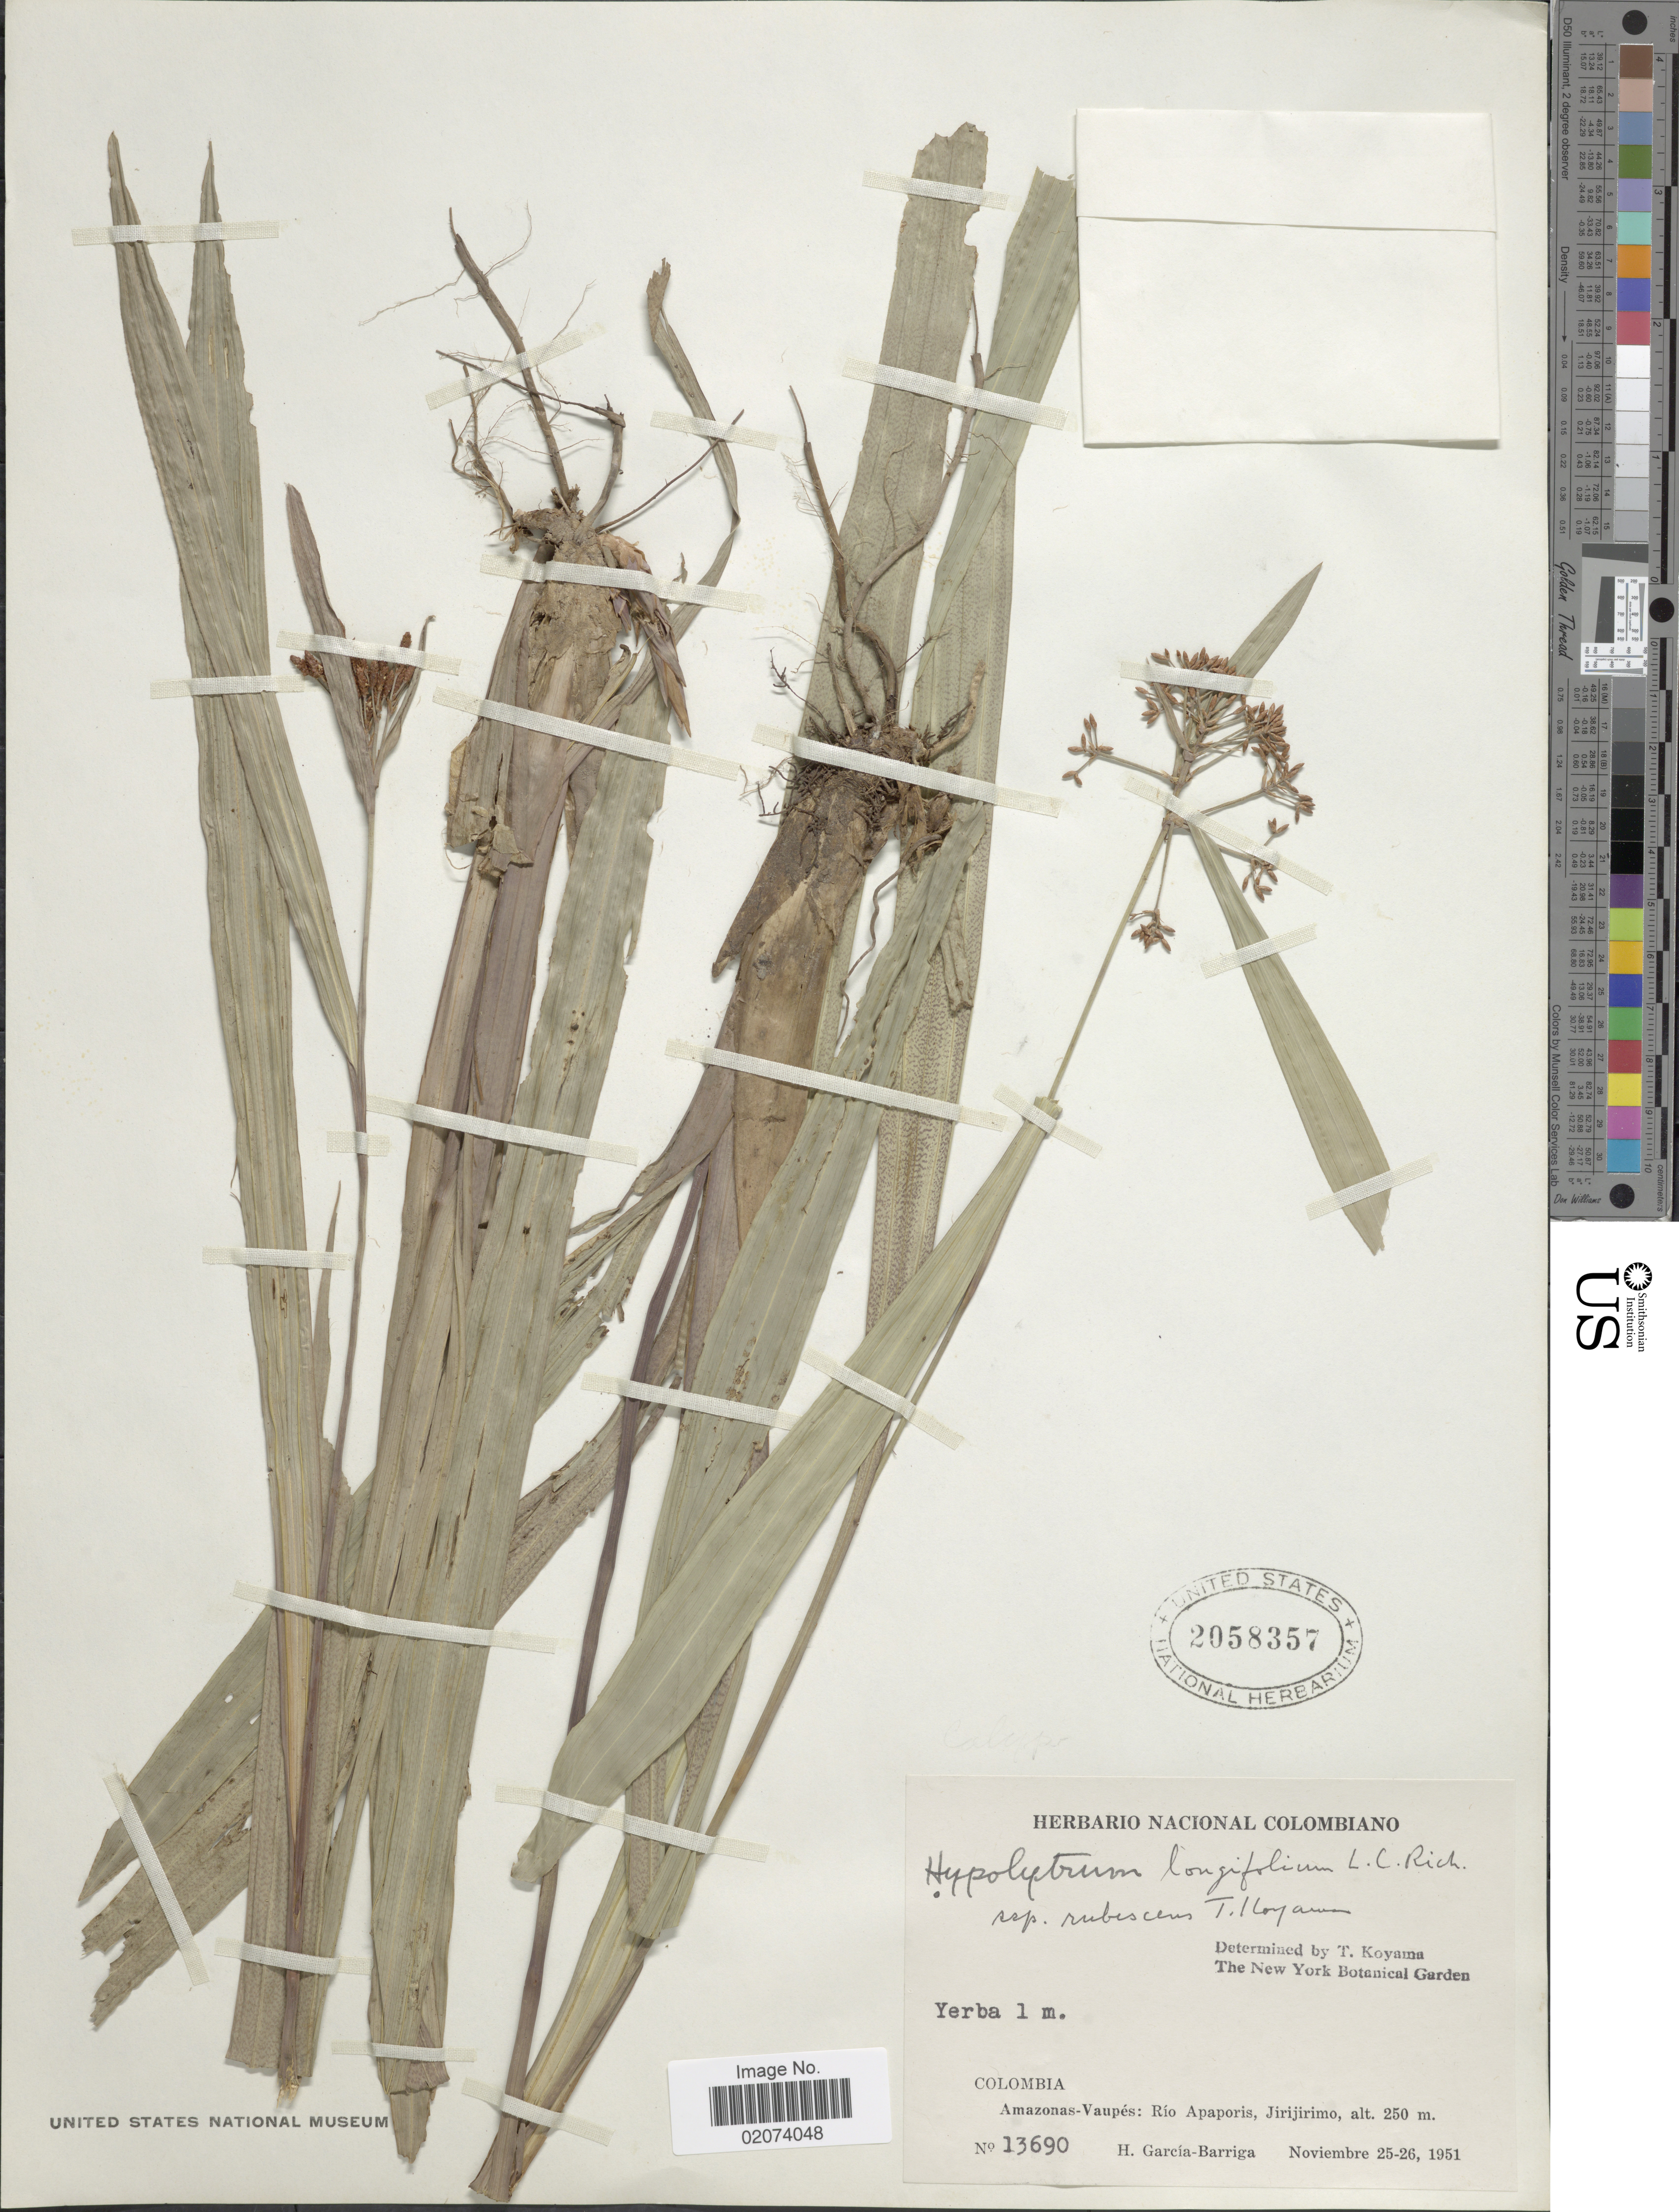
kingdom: Plantae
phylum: Tracheophyta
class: Liliopsida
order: Poales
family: Cyperaceae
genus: Hypolytrum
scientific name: Hypolytrum longifolium subsp. rubescens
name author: (Huber ex C.B. Clarke) T. Koyama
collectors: H. García Barriga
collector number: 13690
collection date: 1951-11-25/1951-11-26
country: Colombia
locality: Amazonas-Vaupes, Rio Apaporis, Jirijirimo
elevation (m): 250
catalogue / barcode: US 2058357